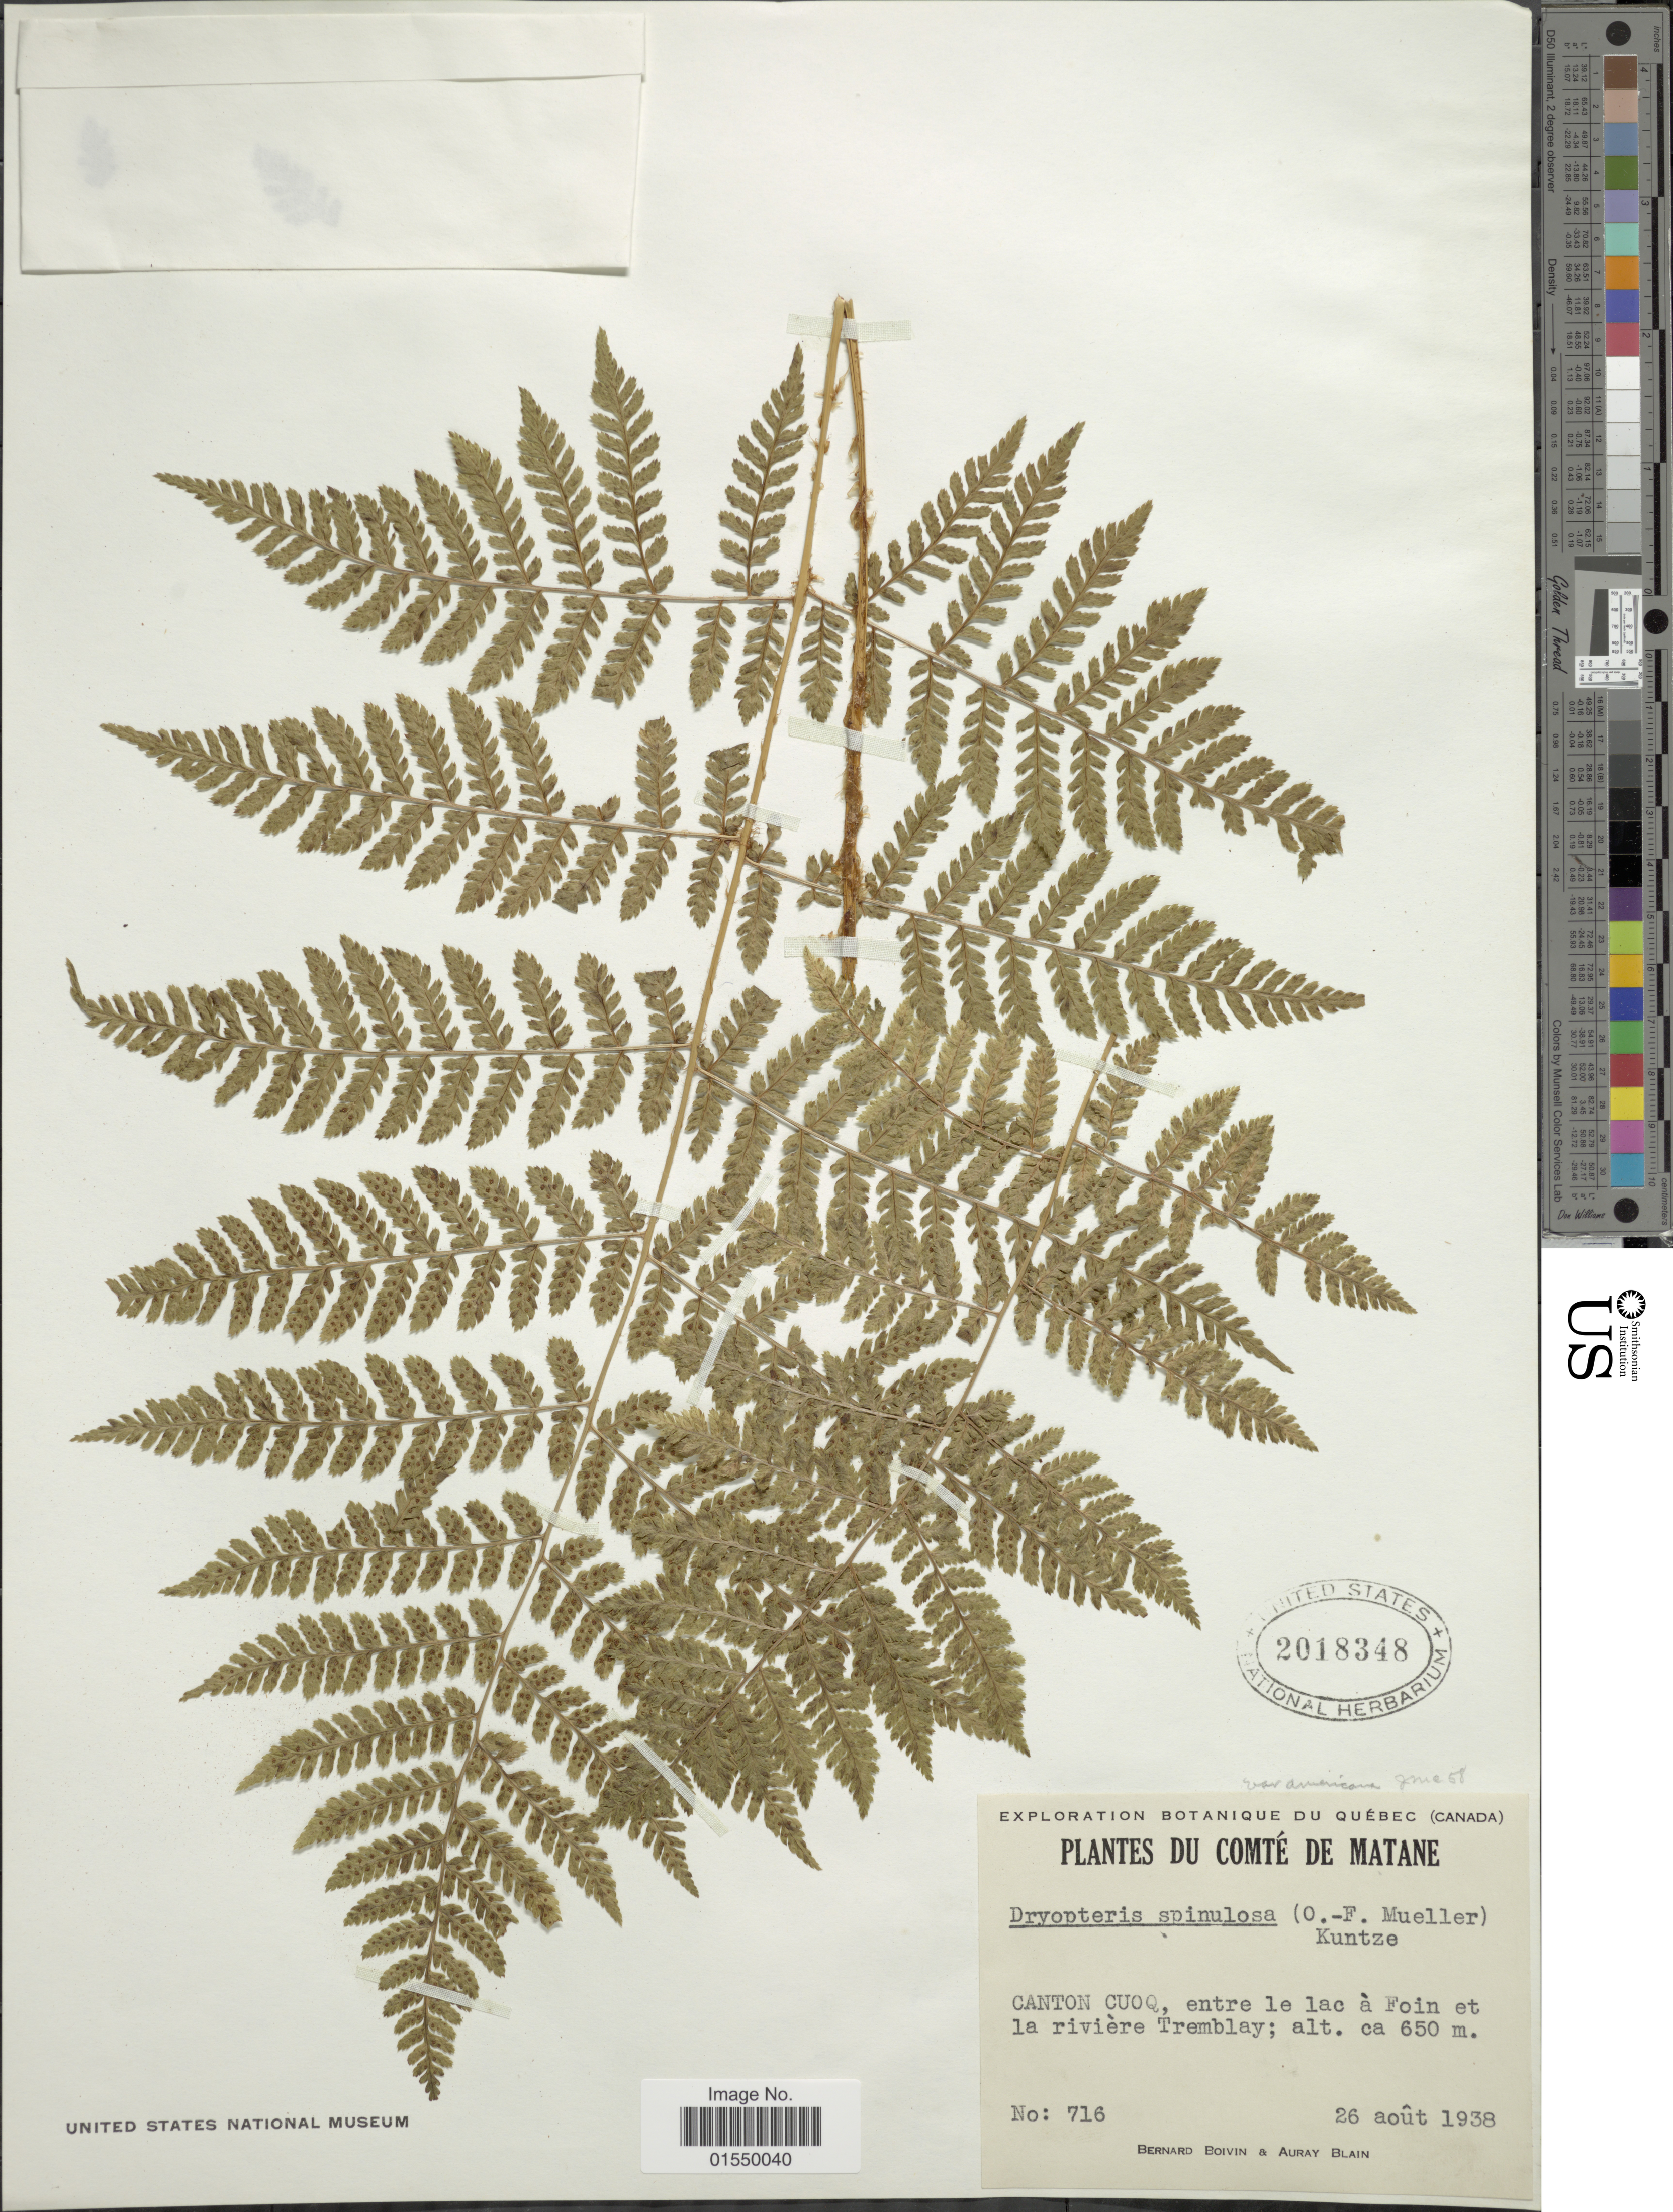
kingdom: Plantae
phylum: Tracheophyta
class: Polypodiopsida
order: Polypodiales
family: Dryopteridaceae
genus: Dryopteris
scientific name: Dryopteris campyloptera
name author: Clarkson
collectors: J. R. B. Boivin & A. Blain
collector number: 716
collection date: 1938-08-26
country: Canada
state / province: Quebec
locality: Comte de Matane, Canton Cuoq, entre le lac a Foin et la riviere Tremblay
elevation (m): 650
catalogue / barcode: US 2018348